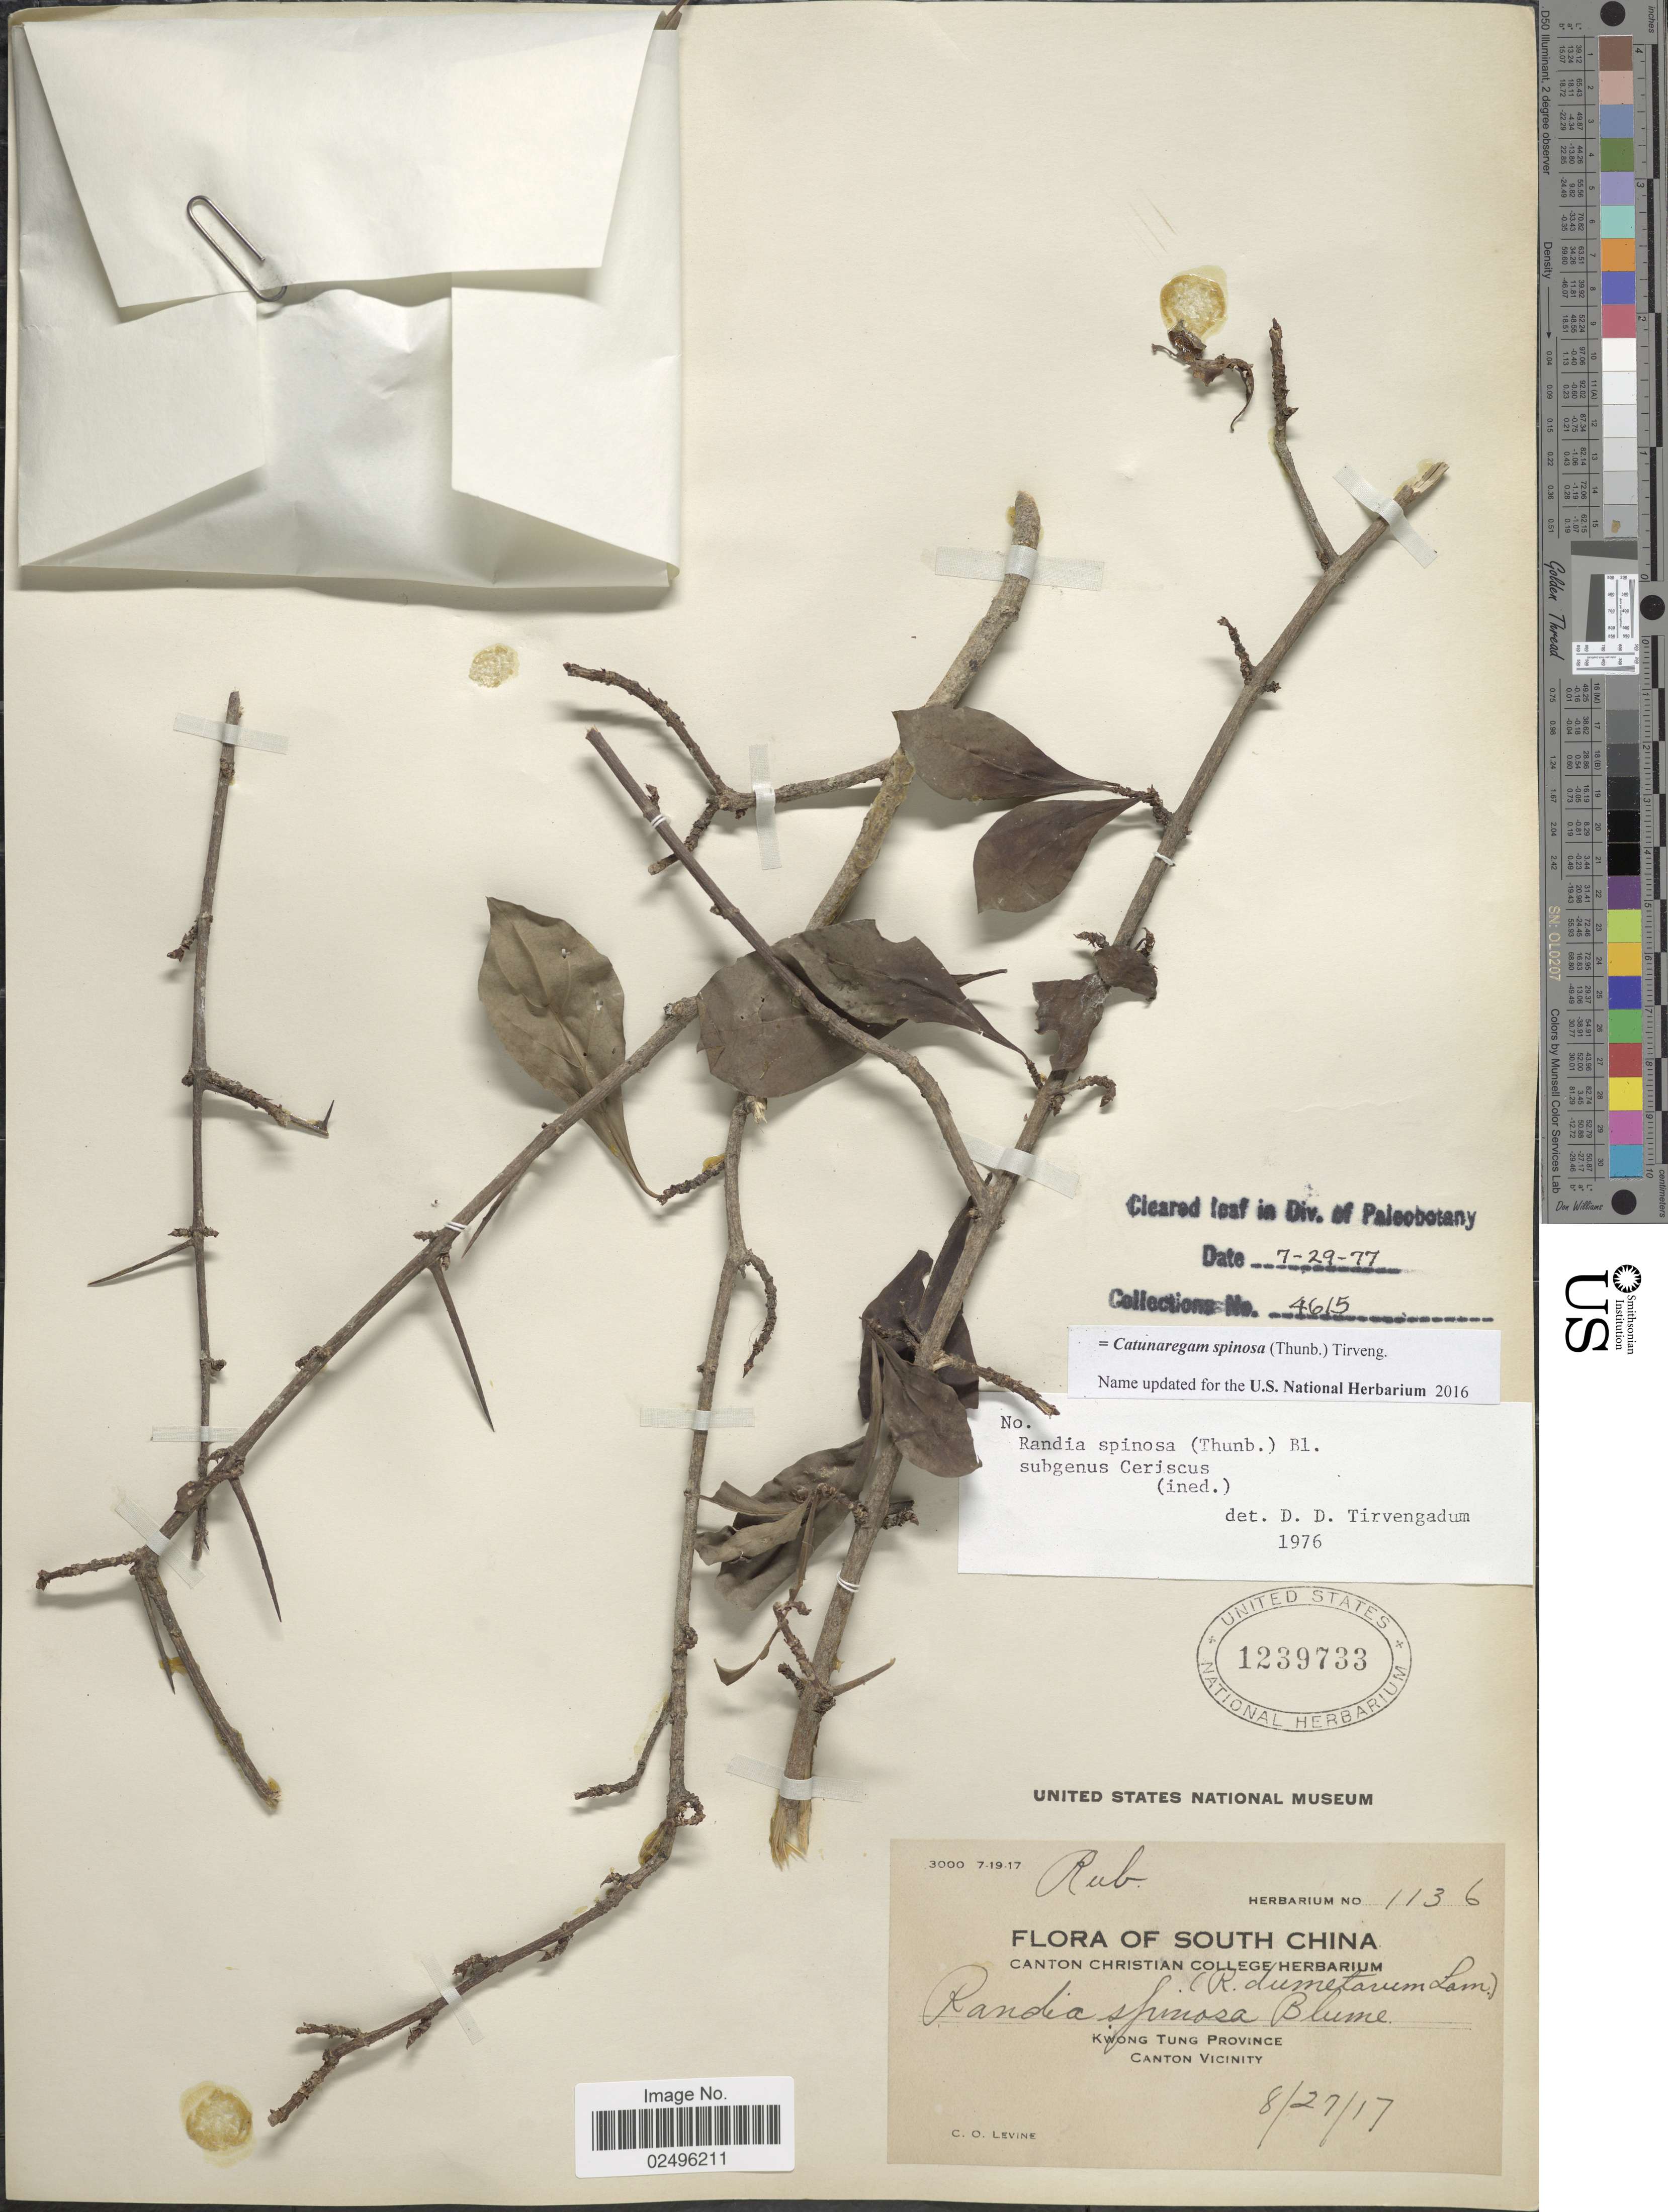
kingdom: Plantae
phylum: Tracheophyta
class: Magnoliopsida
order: Gentianales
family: Rubiaceae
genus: Catunaregam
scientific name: Catunaregam spinosa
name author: (Thunb.) Tirveng.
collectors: C. O. Levine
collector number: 1136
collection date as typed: Transcribed d/m/y: 27/8/17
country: China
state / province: Guangdong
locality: South China. Kwong Tung Province, Canton and vicinity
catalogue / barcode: US 1239733